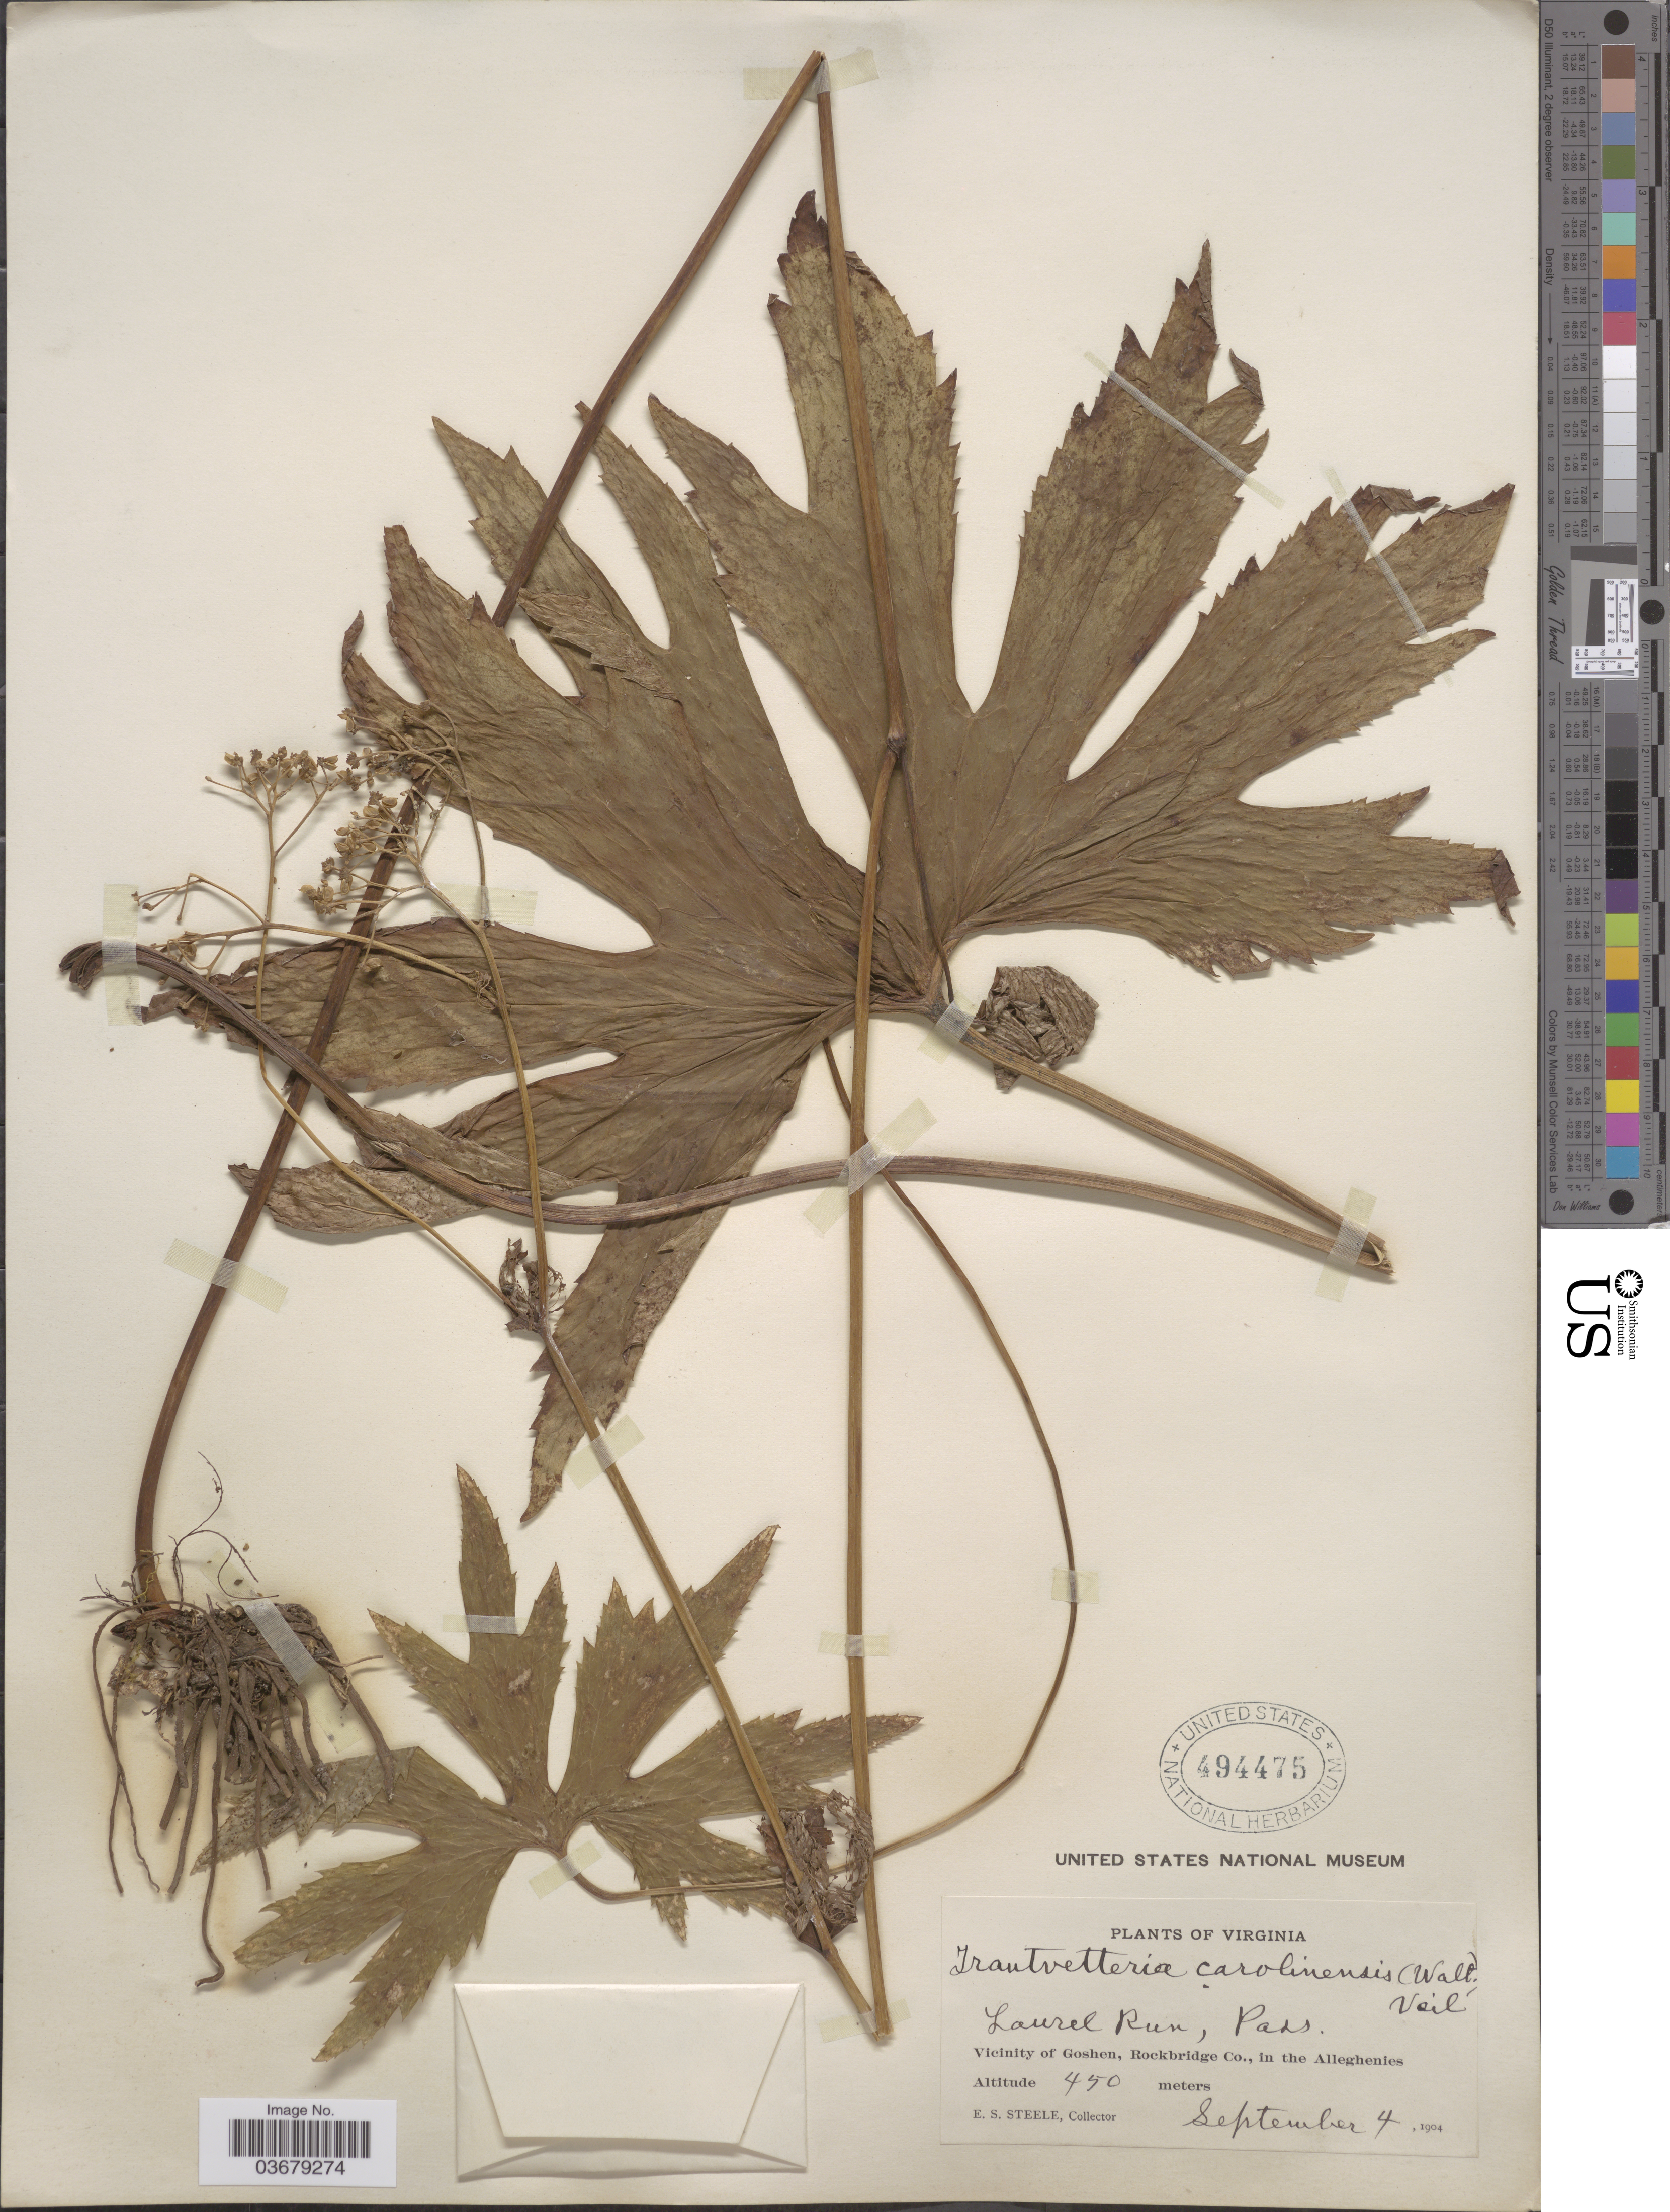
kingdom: Plantae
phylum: Tracheophyta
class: Magnoliopsida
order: Ranunculales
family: Ranunculaceae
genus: Trautvetteria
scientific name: Trautvetteria caroliniensis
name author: (Walter) Vail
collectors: E. Steele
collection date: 1904-09-04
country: United States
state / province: Virginia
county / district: Rockbridge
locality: Laurel Run, Pass. Vicinity of Goshen, Rockbridge Co., in the Alleghenies.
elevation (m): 450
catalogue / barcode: US 494475